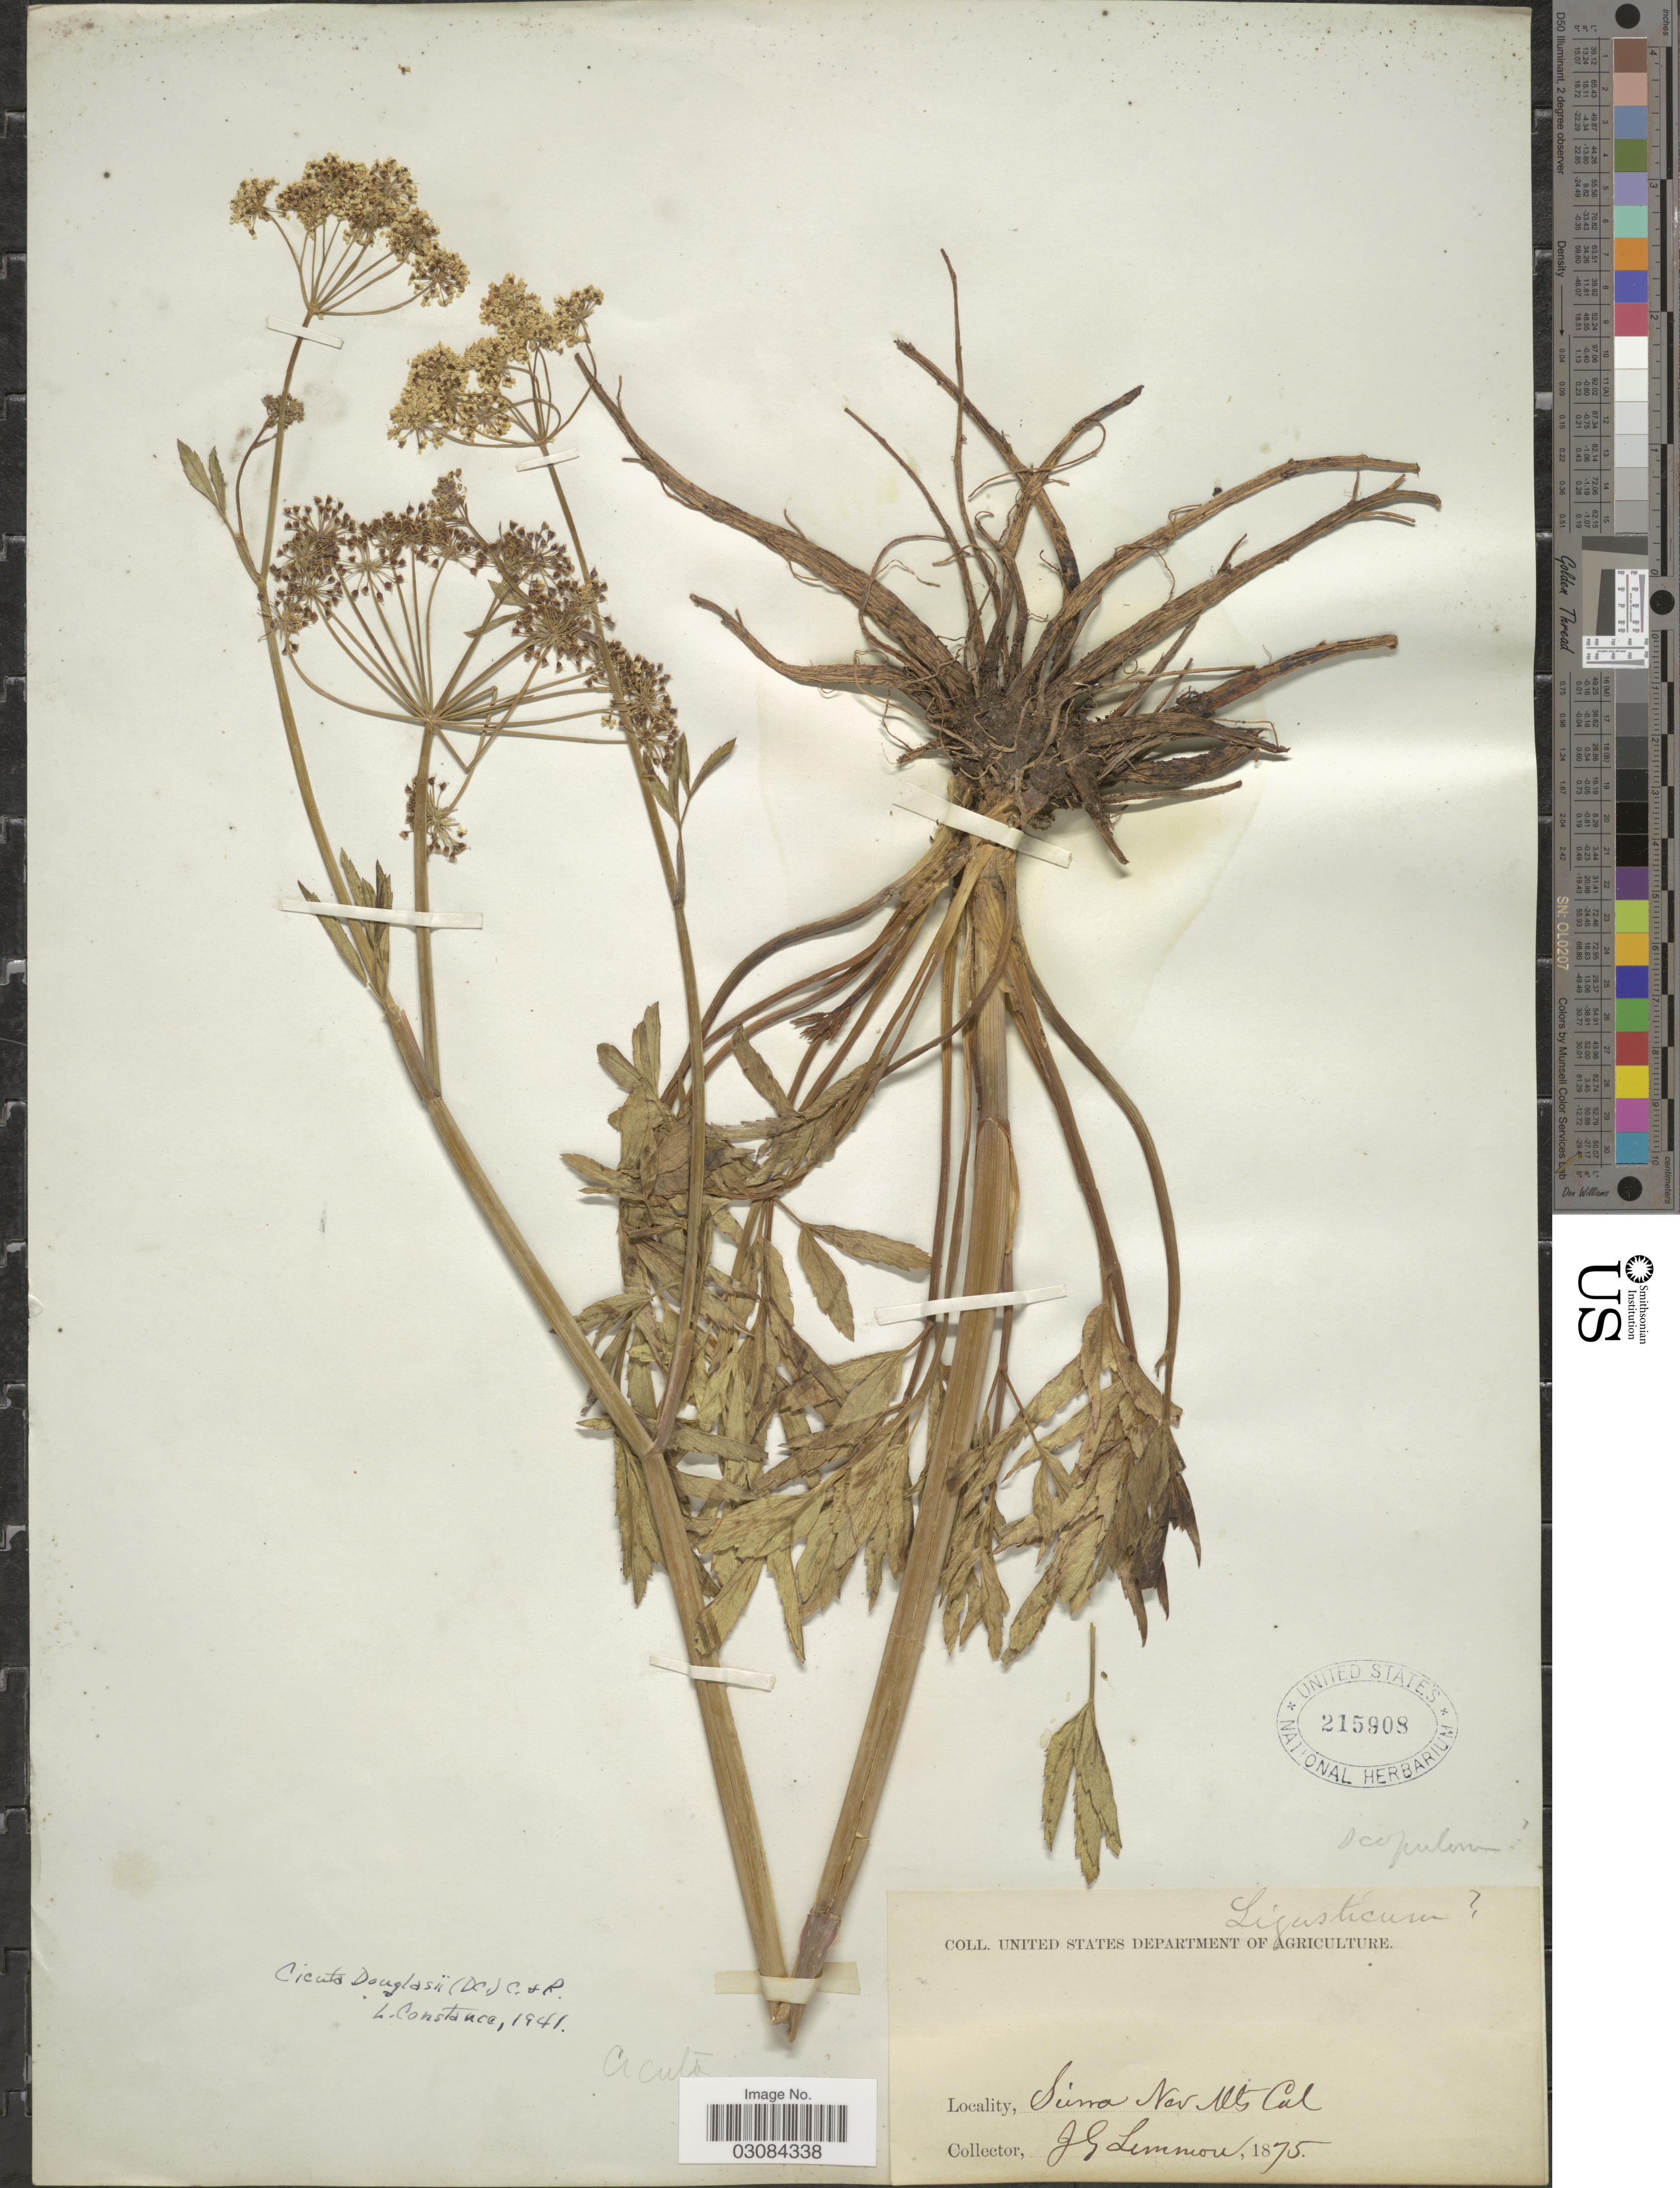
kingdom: Plantae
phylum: Tracheophyta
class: Magnoliopsida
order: Apiales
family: Apiaceae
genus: Cicuta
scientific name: Cicuta douglasii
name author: (DC.) J.M. Coult. & Rose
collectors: J. Lemmon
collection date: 1875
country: United States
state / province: California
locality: Sierra Nev Mts. Cal.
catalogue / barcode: US 215908